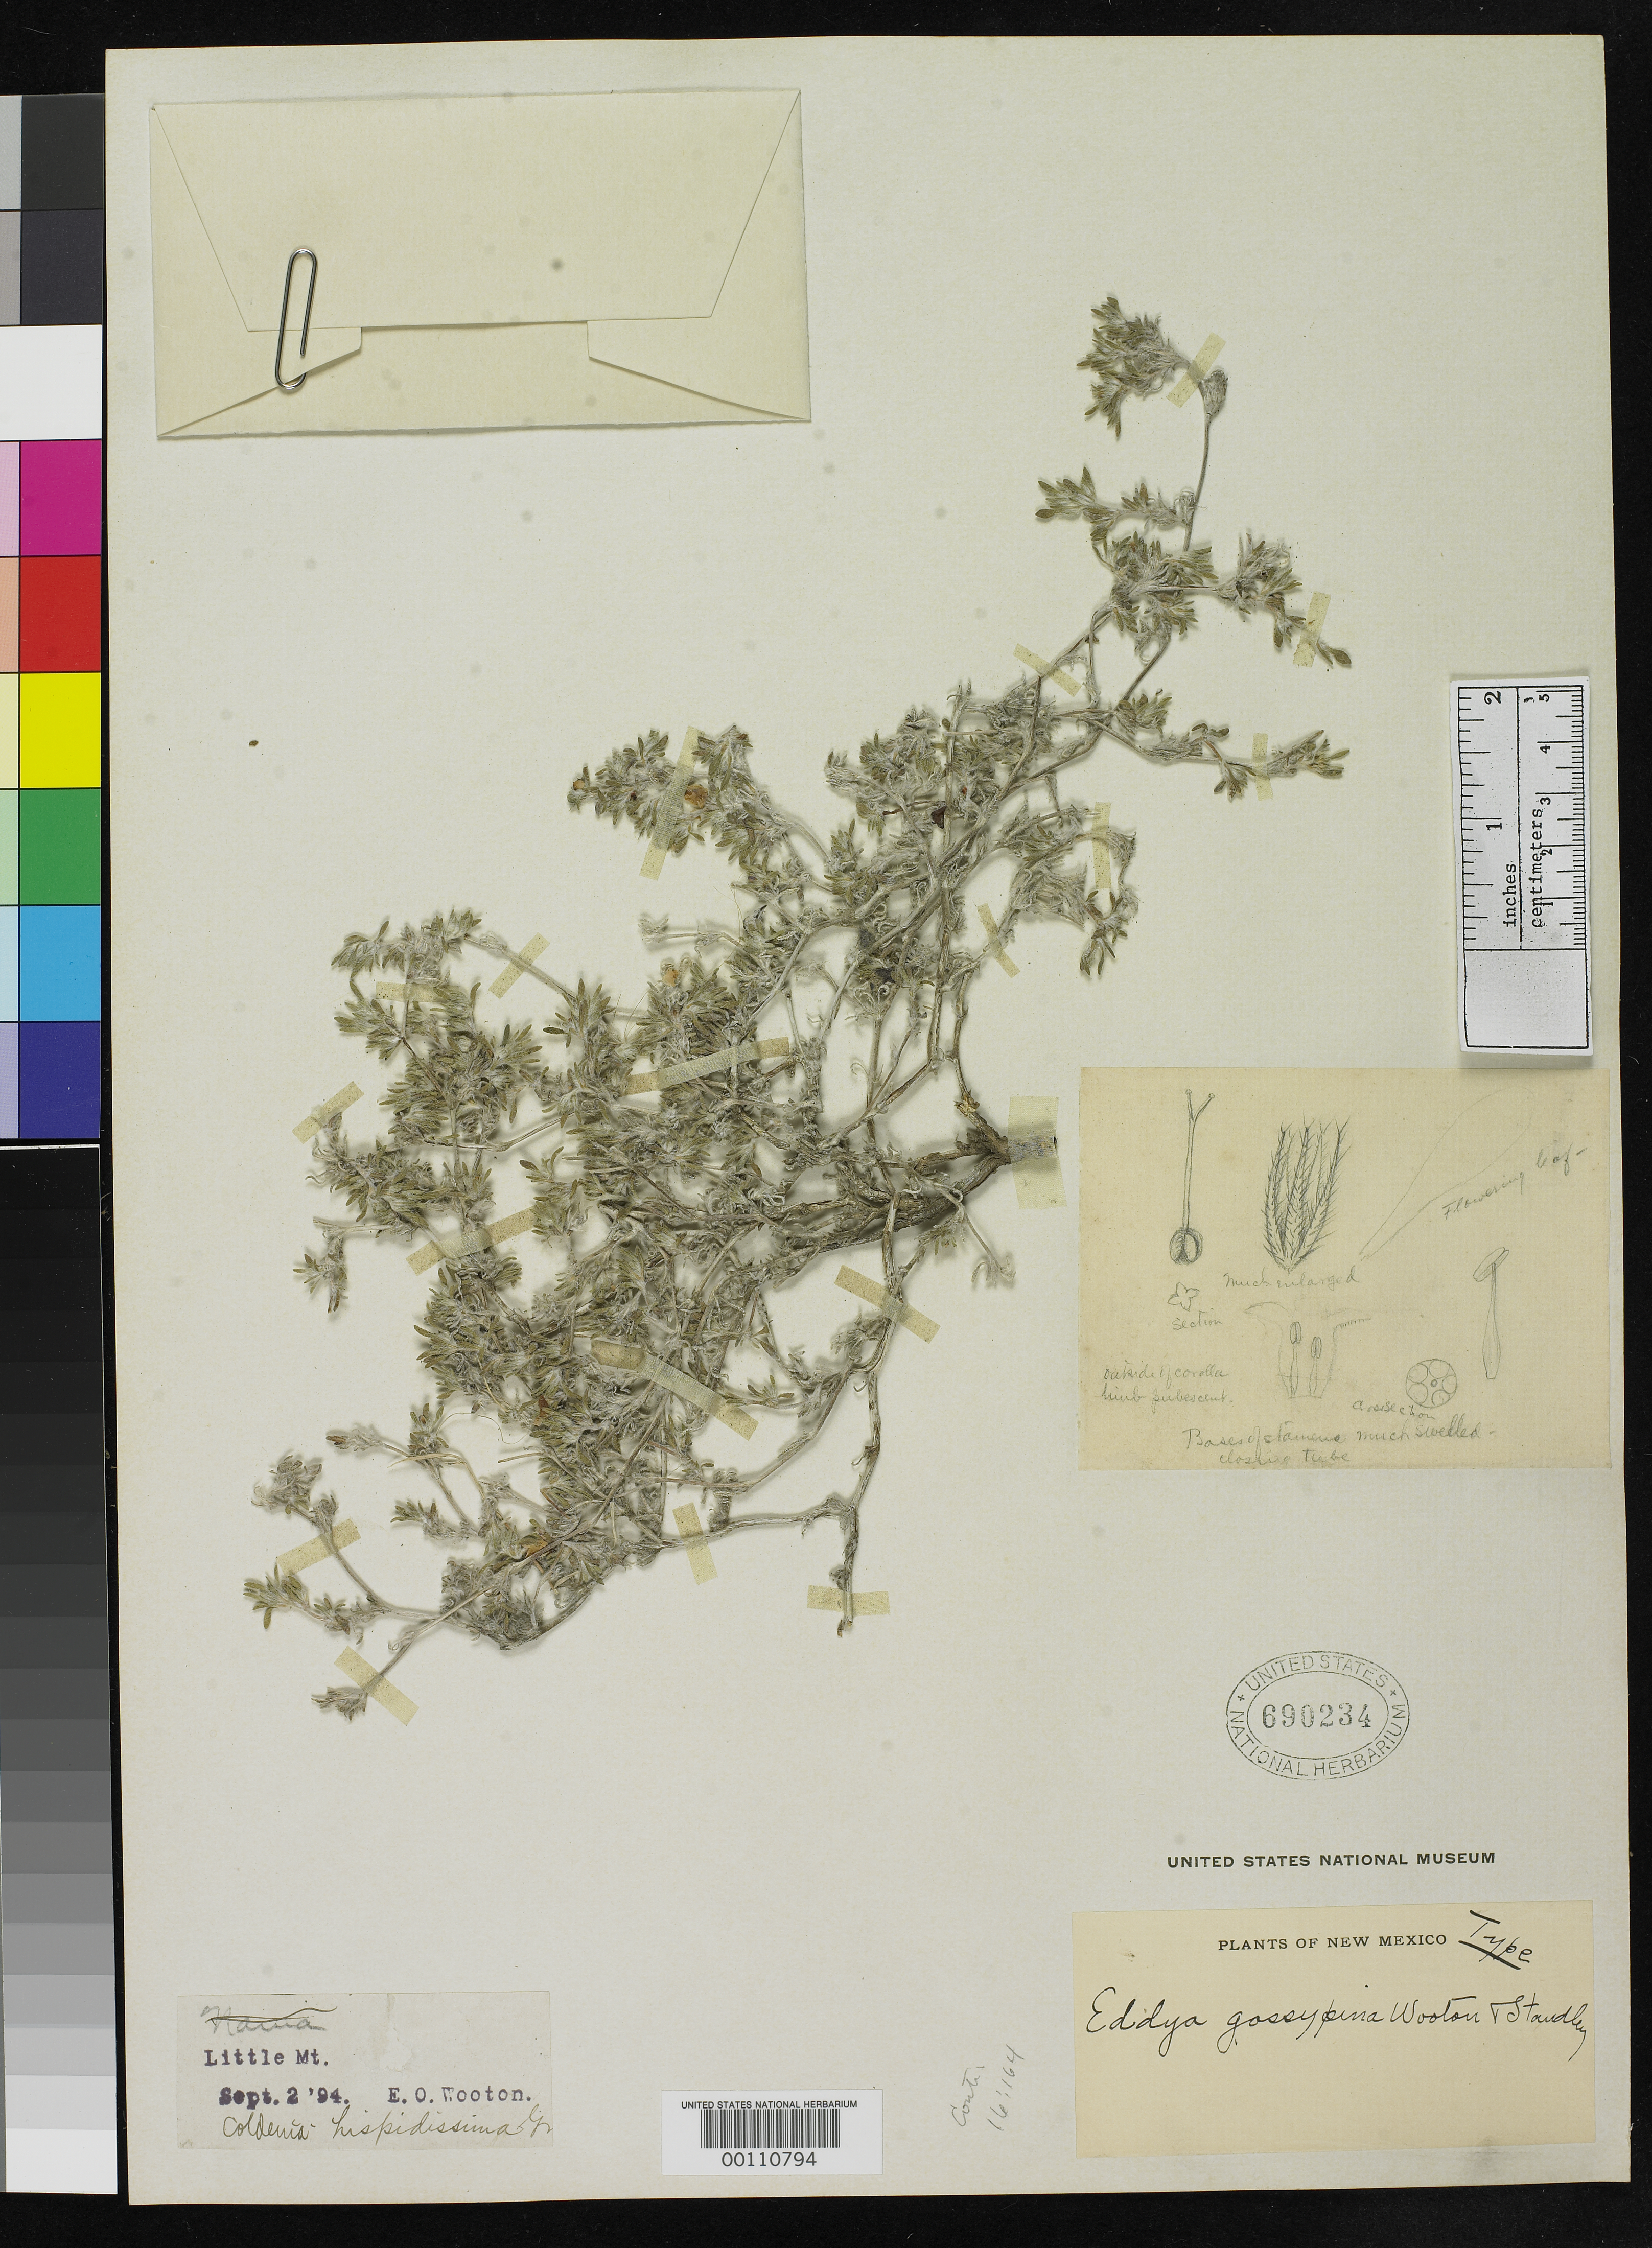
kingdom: Plantae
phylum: Tracheophyta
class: Magnoliopsida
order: Boraginales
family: Ehretiaceae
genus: Eddya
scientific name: Eddya gossypina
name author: Wooton & Standl.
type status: Holotype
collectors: E. O. Wooton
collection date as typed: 02 Sep 1894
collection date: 1894-09-02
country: United States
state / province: New Mexico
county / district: Dona Ana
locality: Tortugas Mt.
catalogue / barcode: US 690234